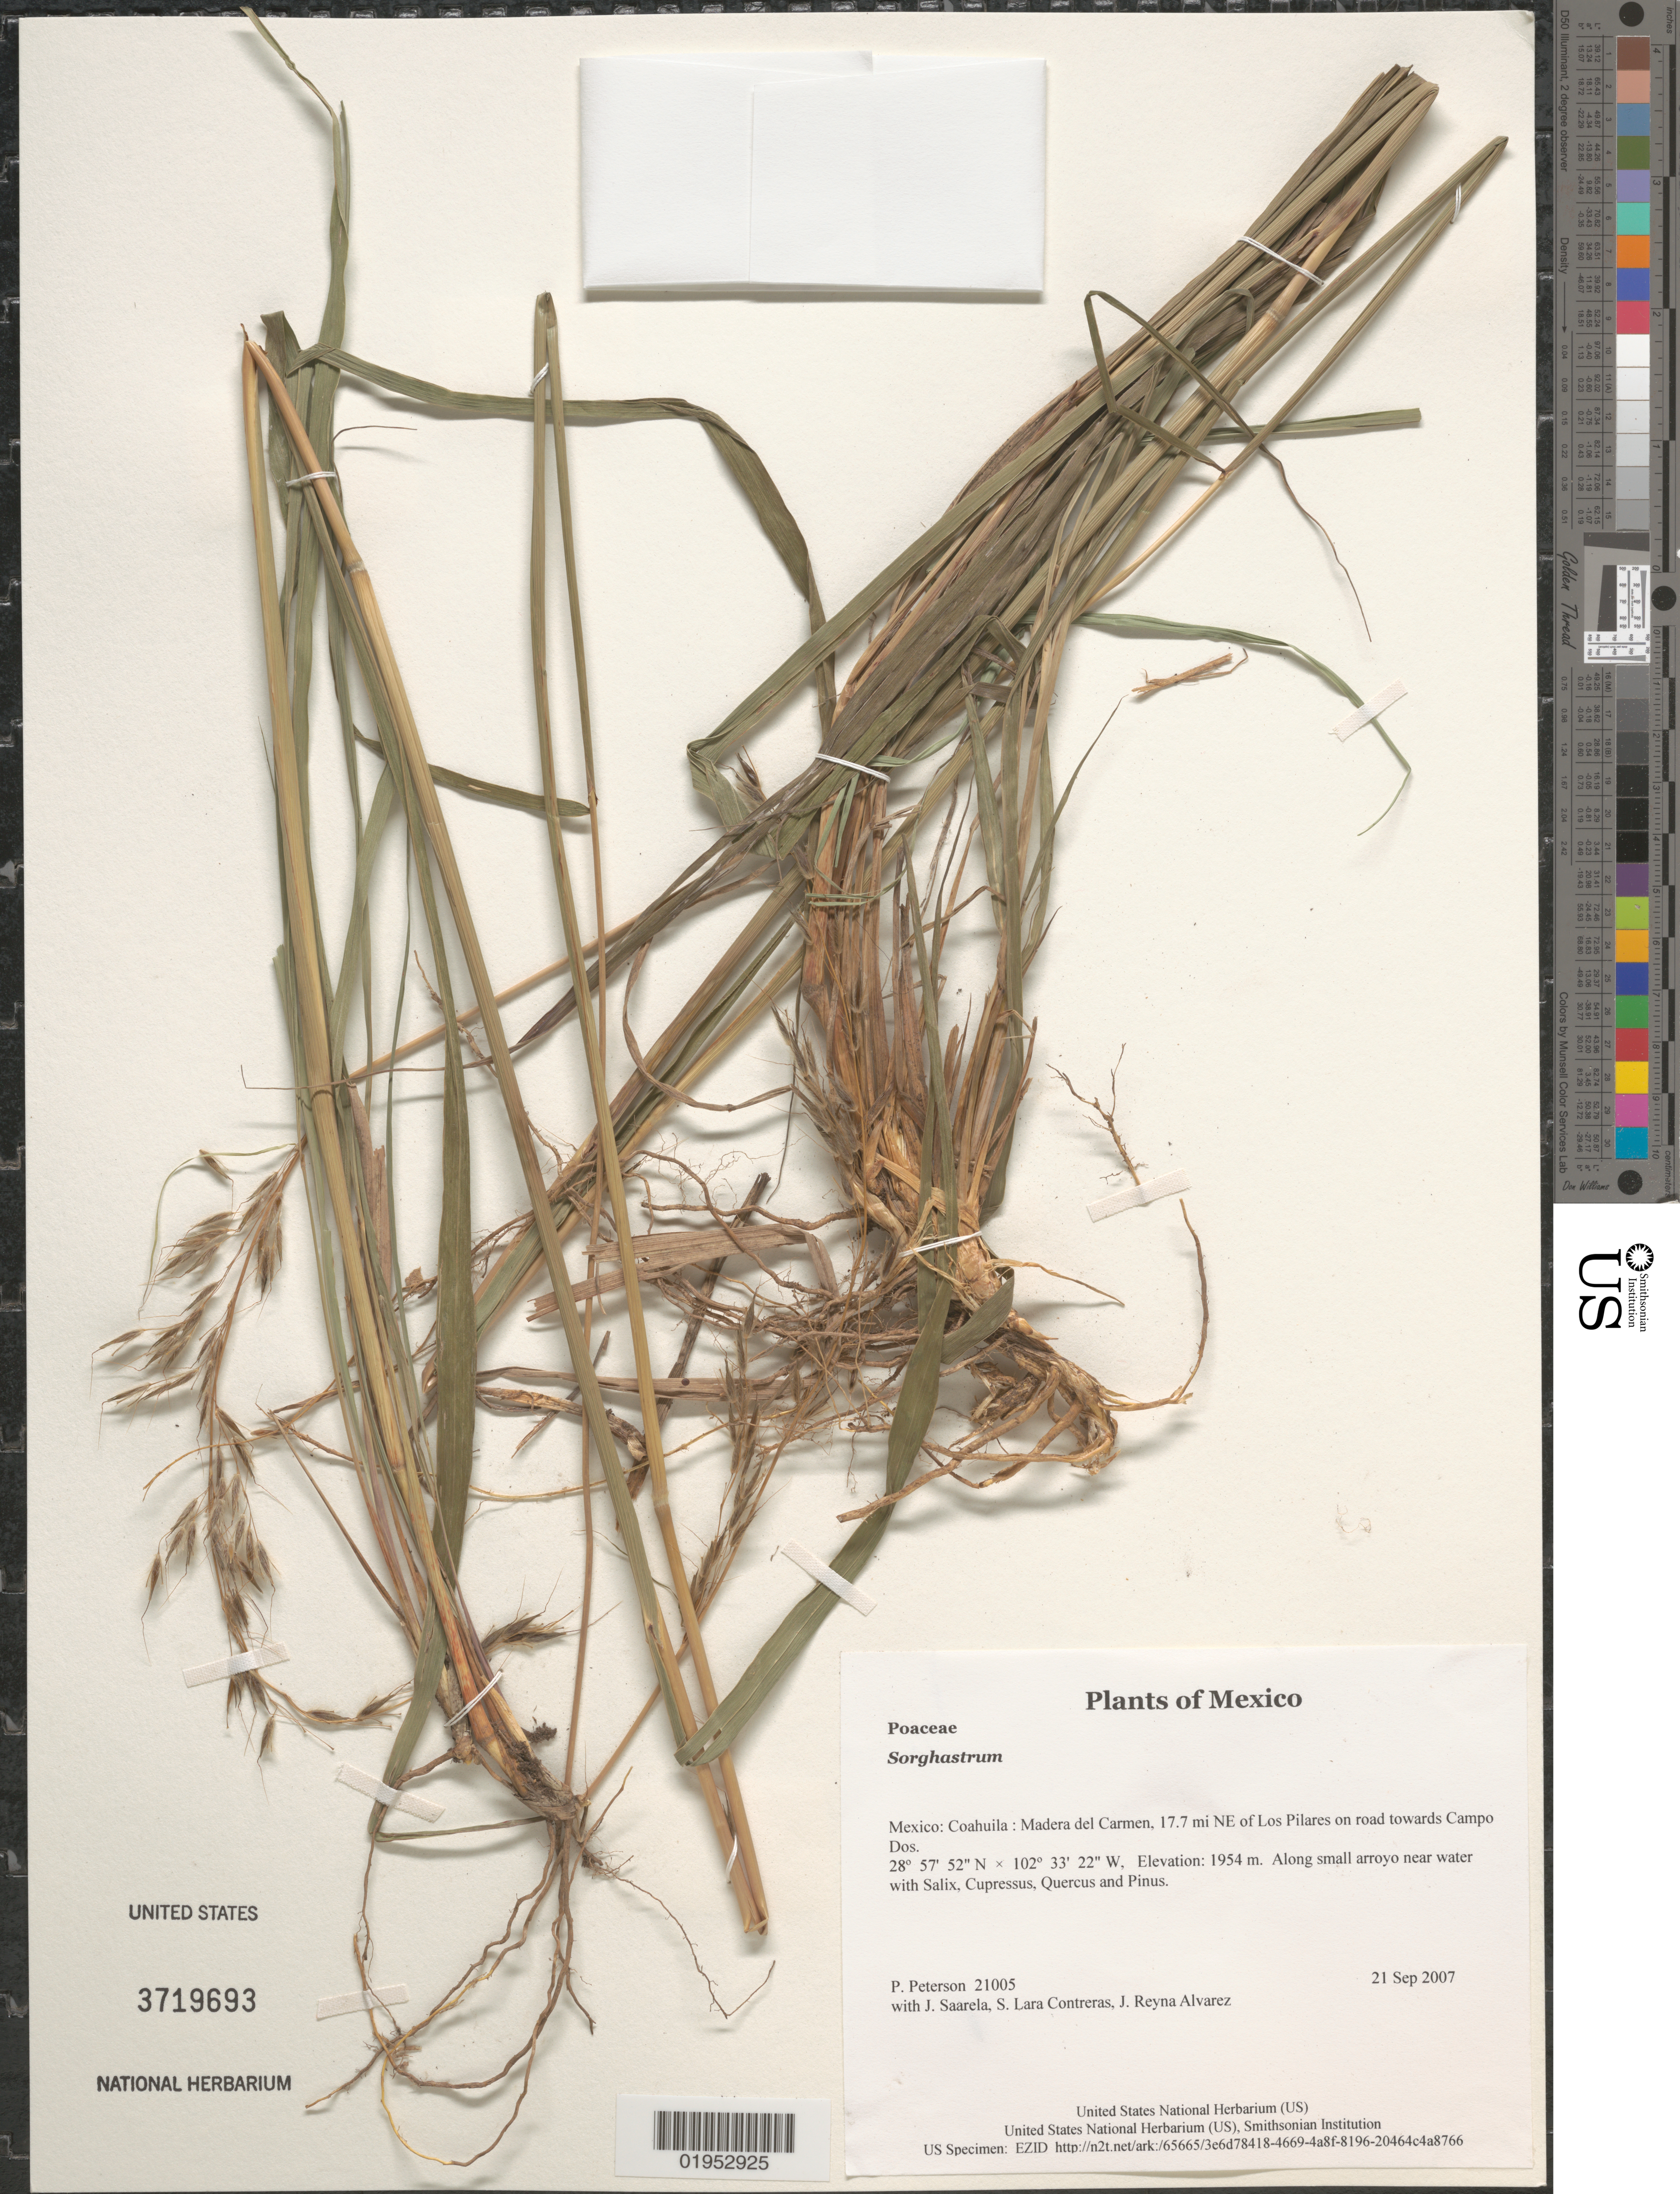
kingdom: Plantae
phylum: Tracheophyta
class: Liliopsida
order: Poales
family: Poaceae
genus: Sorghastrum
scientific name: Sorghastrum sp.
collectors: P. M. Peterson, J. Saarela, S. Lara Contreras & J. Reyna Alvarez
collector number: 21005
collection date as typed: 21 Sep 2007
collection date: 2007-09-21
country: Mexico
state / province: Coahuila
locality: Madera del Carmen, 17.7 mi NE of Los Pilares on road towards Campo Dos.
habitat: Along small arroyo near water with Salix, Cupressus, Quercus and Pinus.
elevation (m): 1954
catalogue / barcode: US 3719693